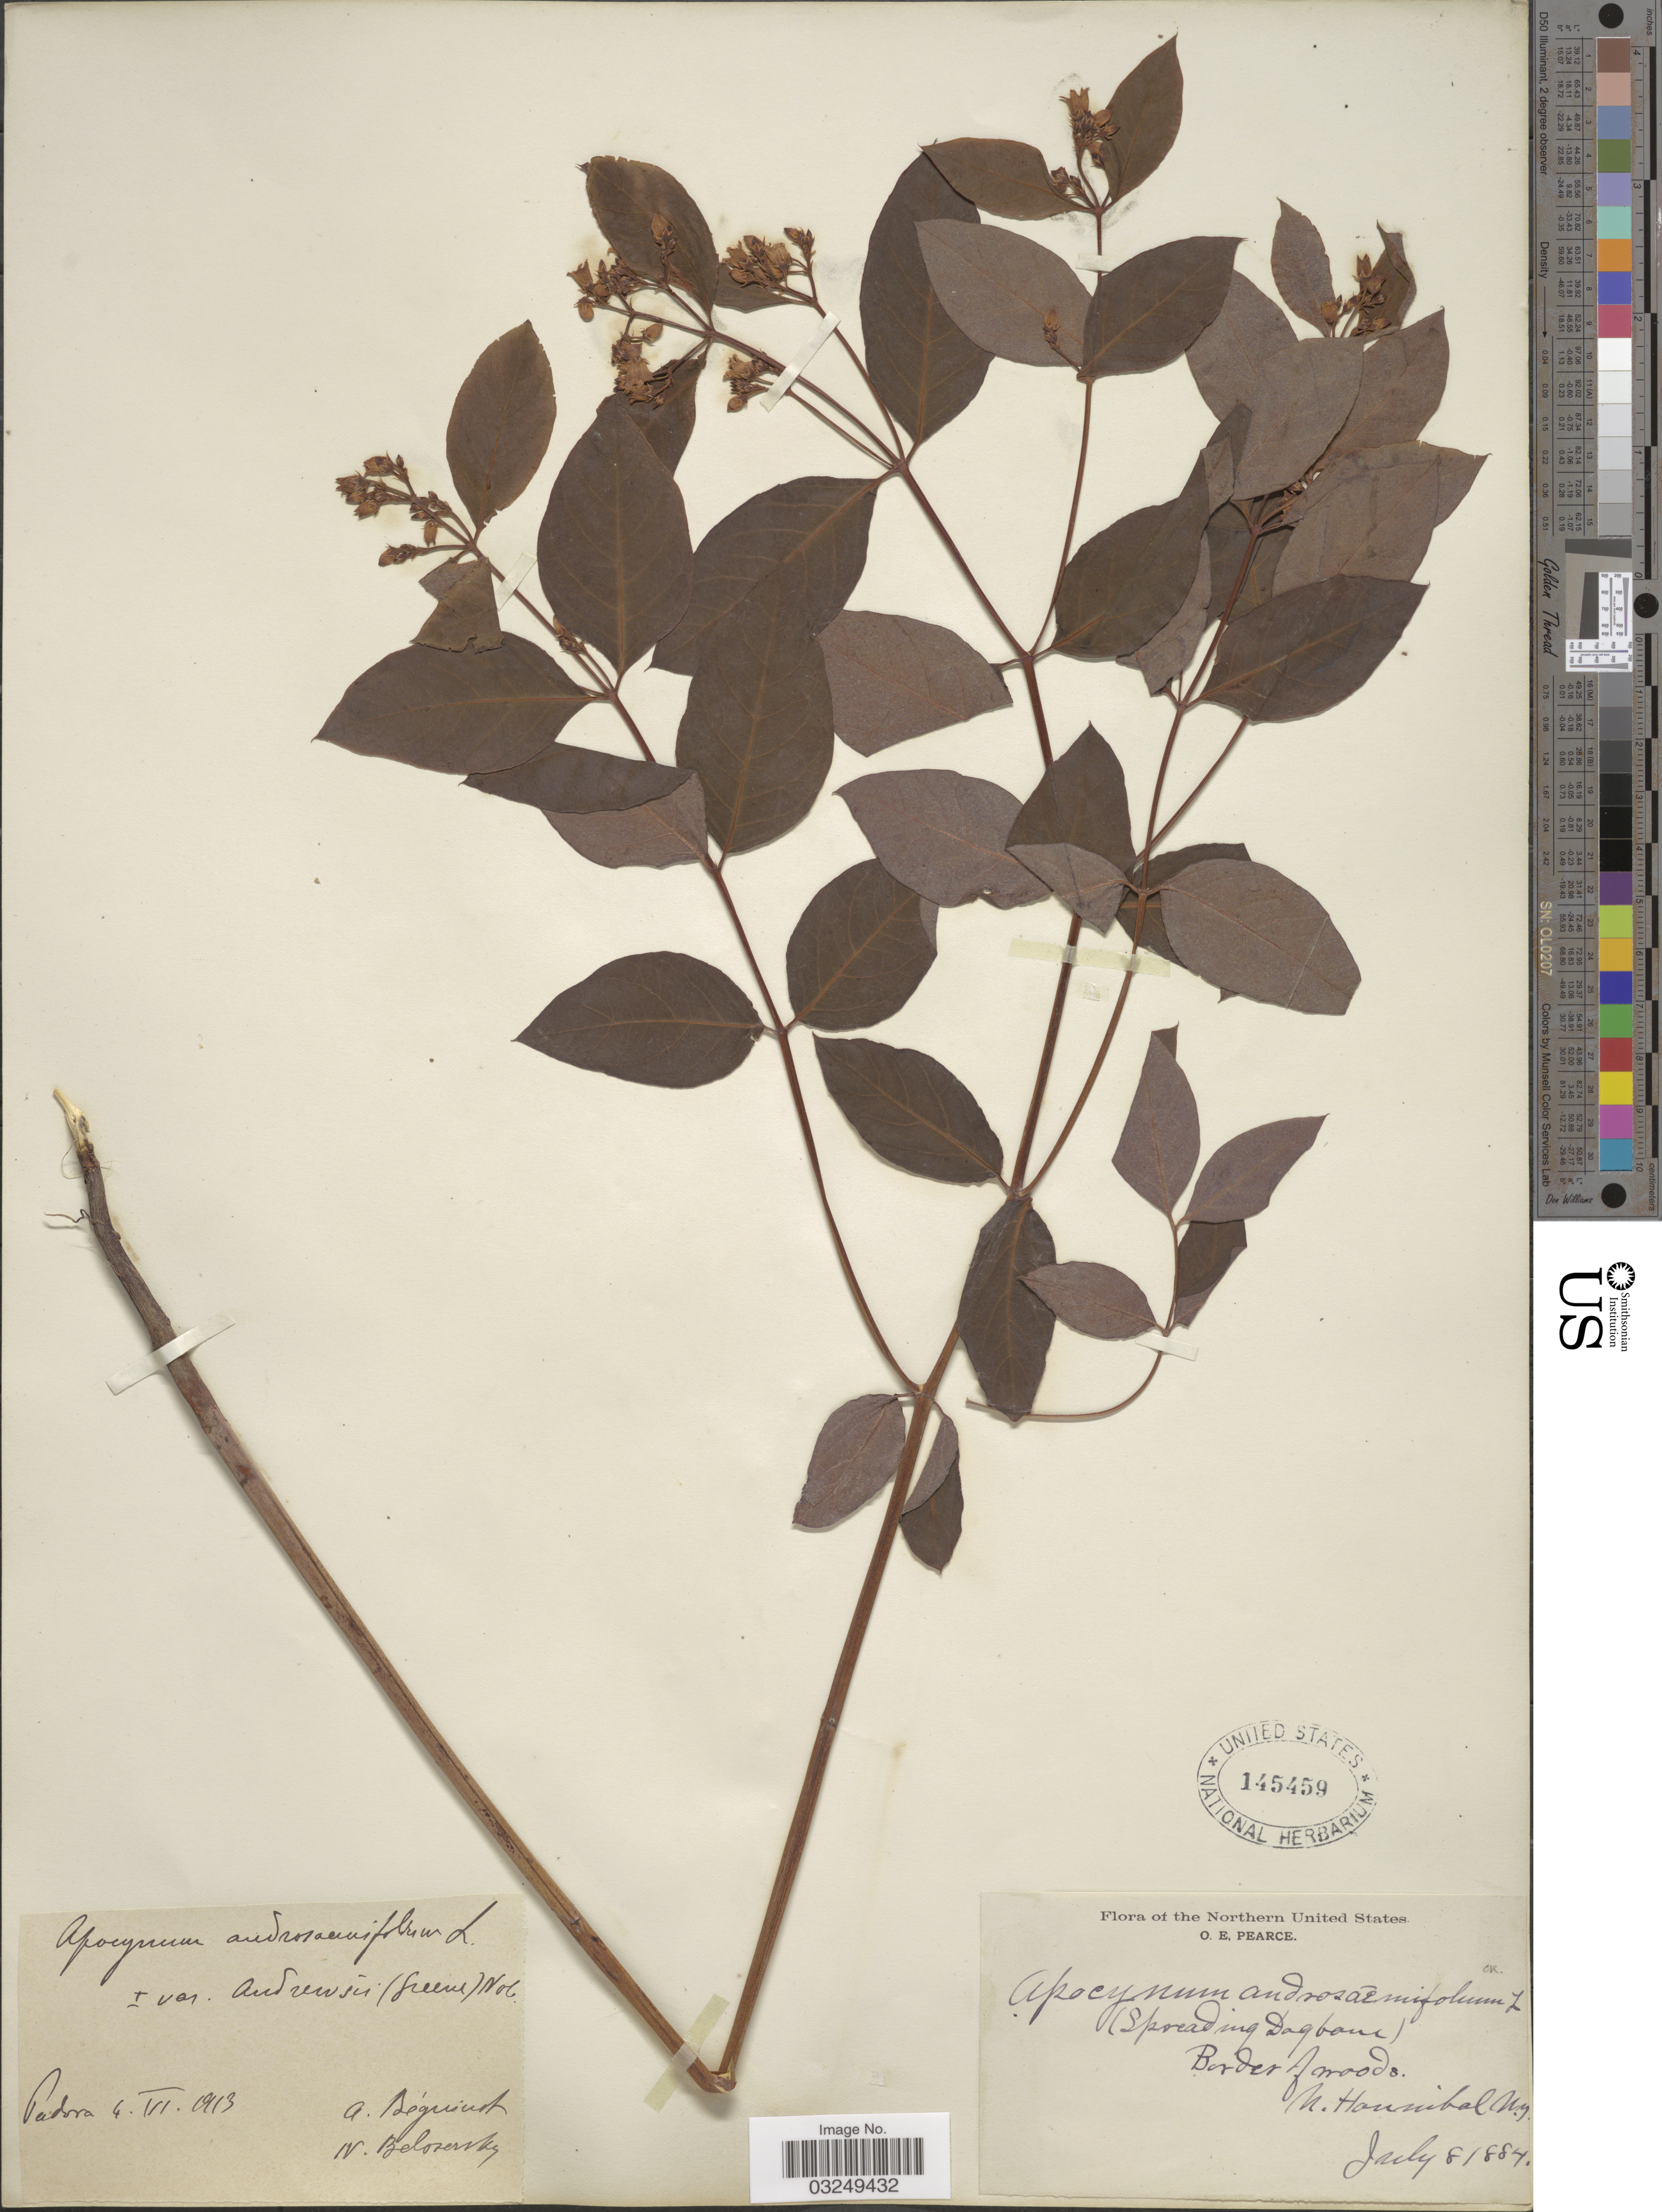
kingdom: Plantae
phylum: Tracheophyta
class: Magnoliopsida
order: Gentianales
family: Apocynaceae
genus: Apocynum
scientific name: Apocynum andrewsii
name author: Greene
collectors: O. E. Pearce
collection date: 1884-07-08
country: United States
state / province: New York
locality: The Northern United States. N. Hannibal N. Y.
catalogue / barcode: US 145459